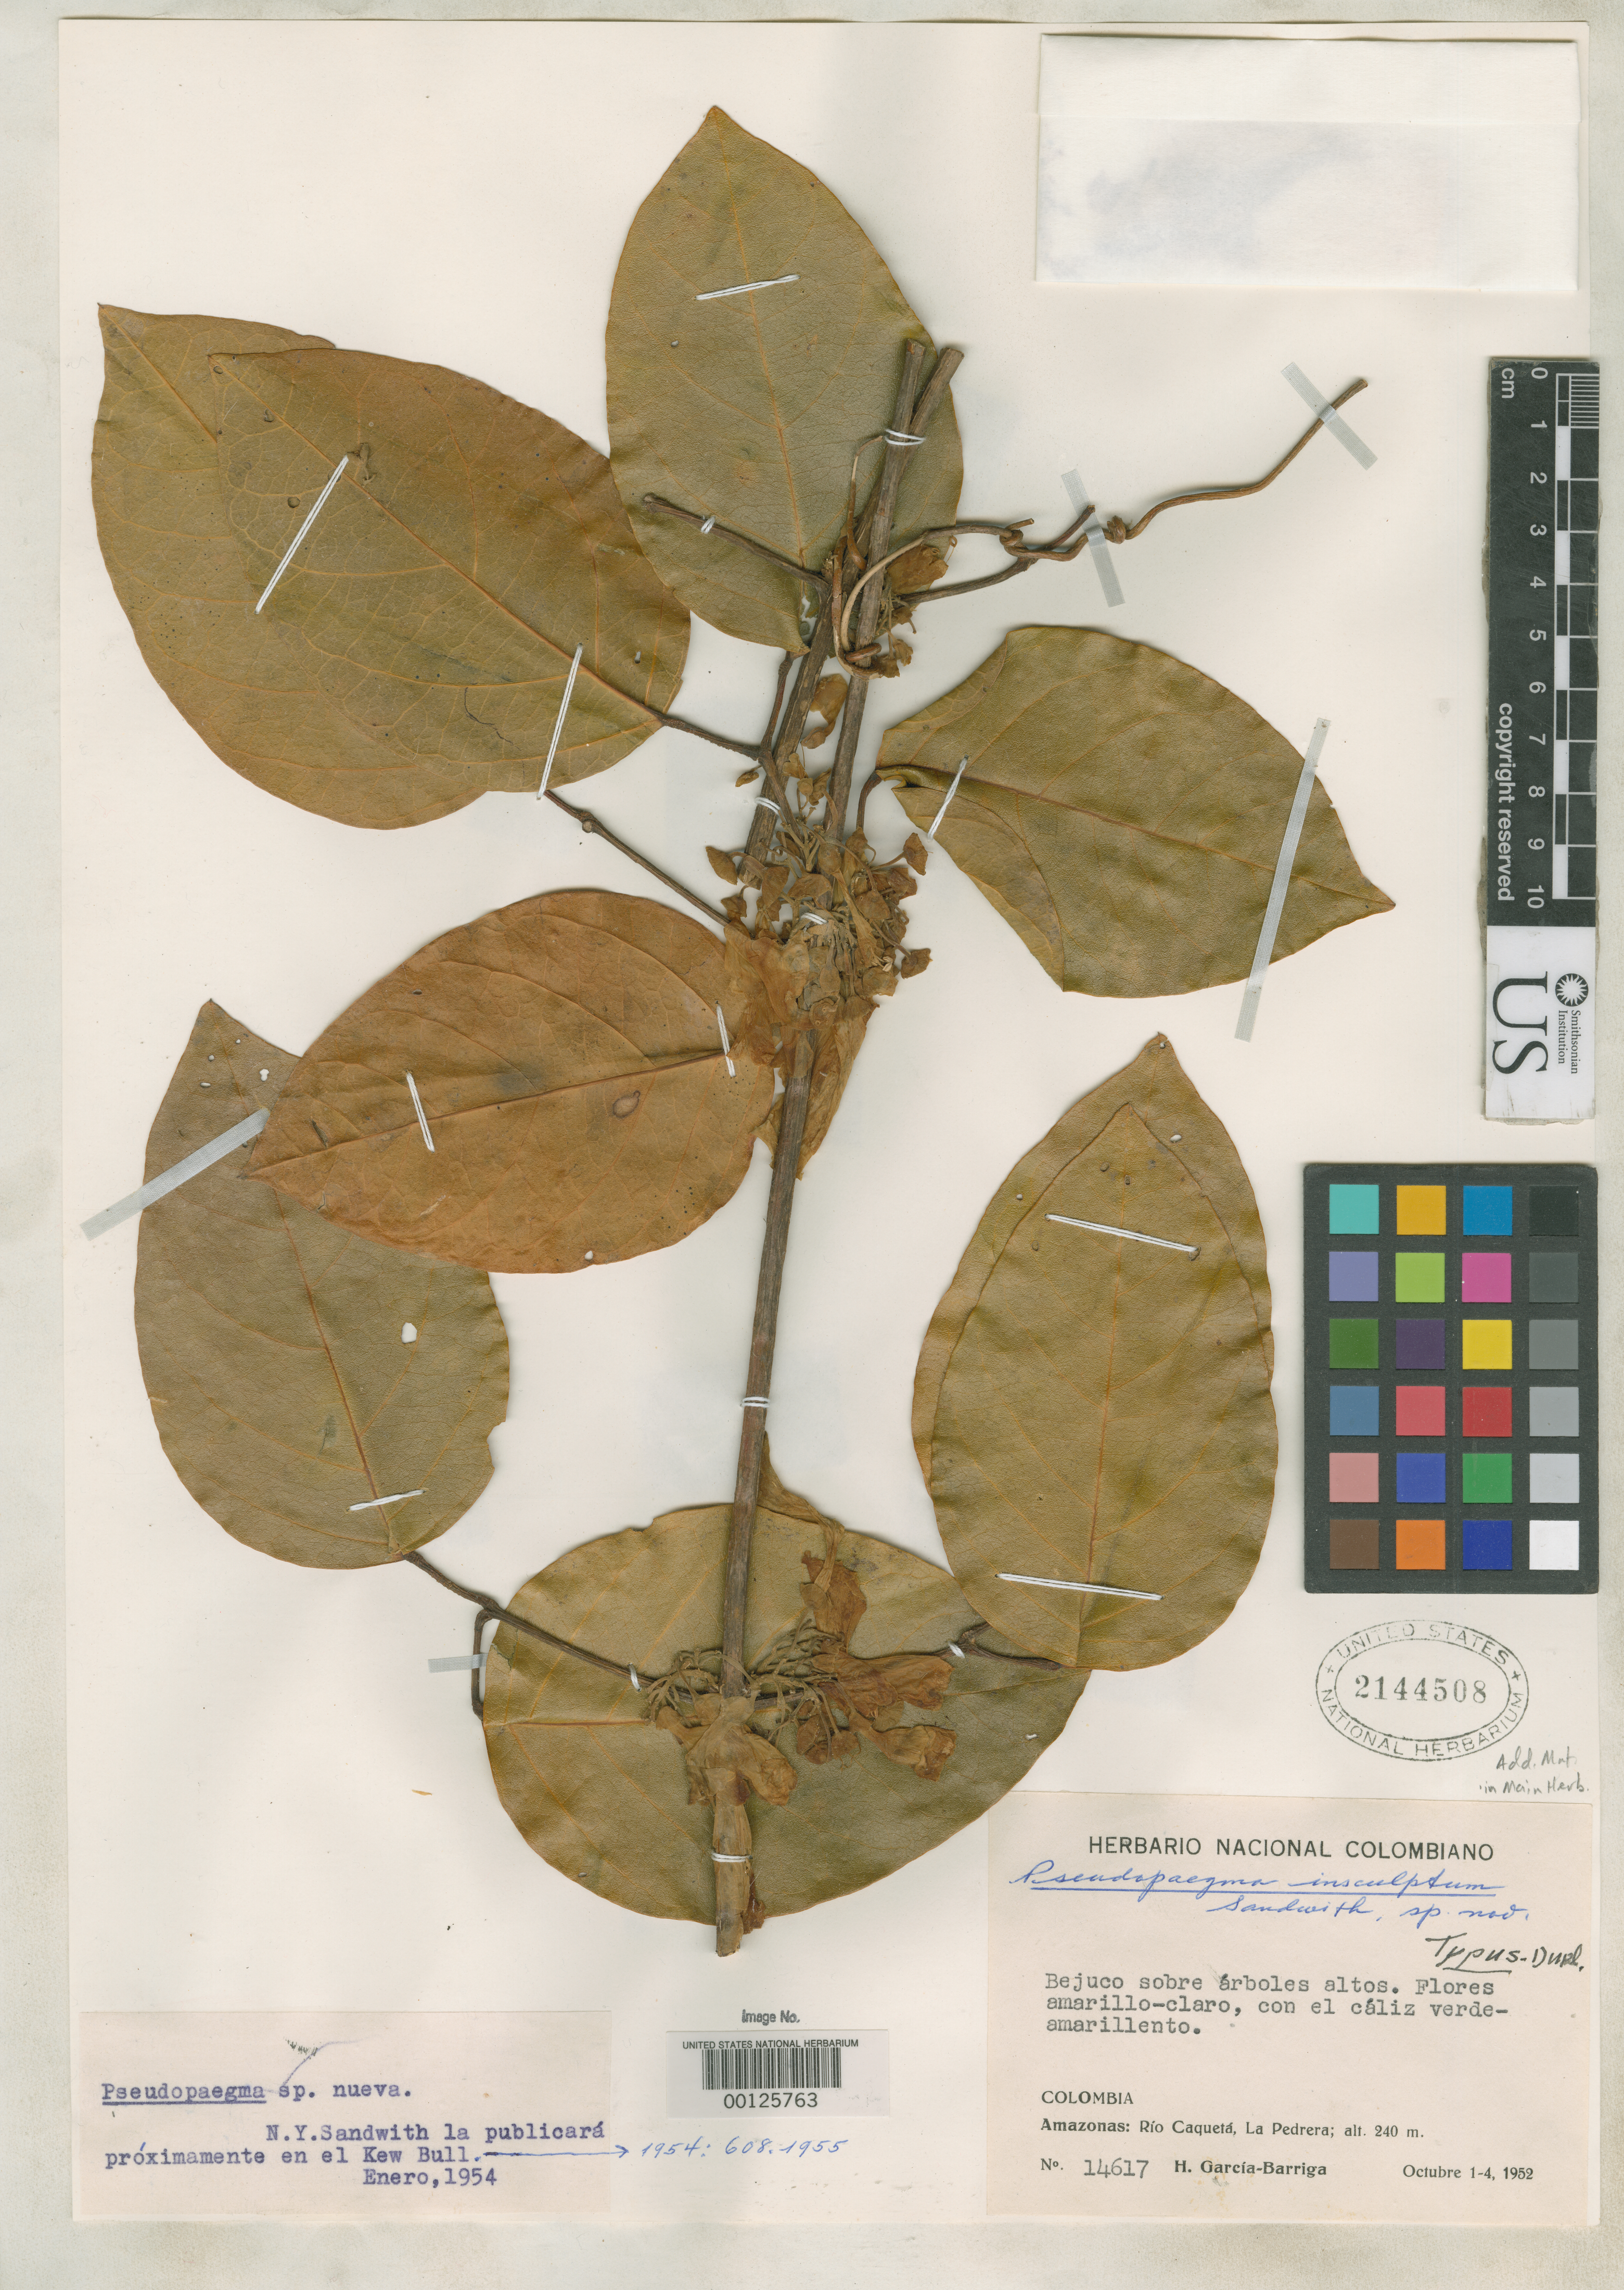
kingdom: Plantae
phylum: Tracheophyta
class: Magnoliopsida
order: Lamiales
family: Bignoniaceae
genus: Pseudopaegma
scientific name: Pseudopaegma insculptum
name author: Sandwith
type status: Isotype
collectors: H. García Barriga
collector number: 14617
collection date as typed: Oct 1952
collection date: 1952-10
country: Colombia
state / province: Amazônas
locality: Le Pedrera, Rio Caqueta.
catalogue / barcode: US 2144508